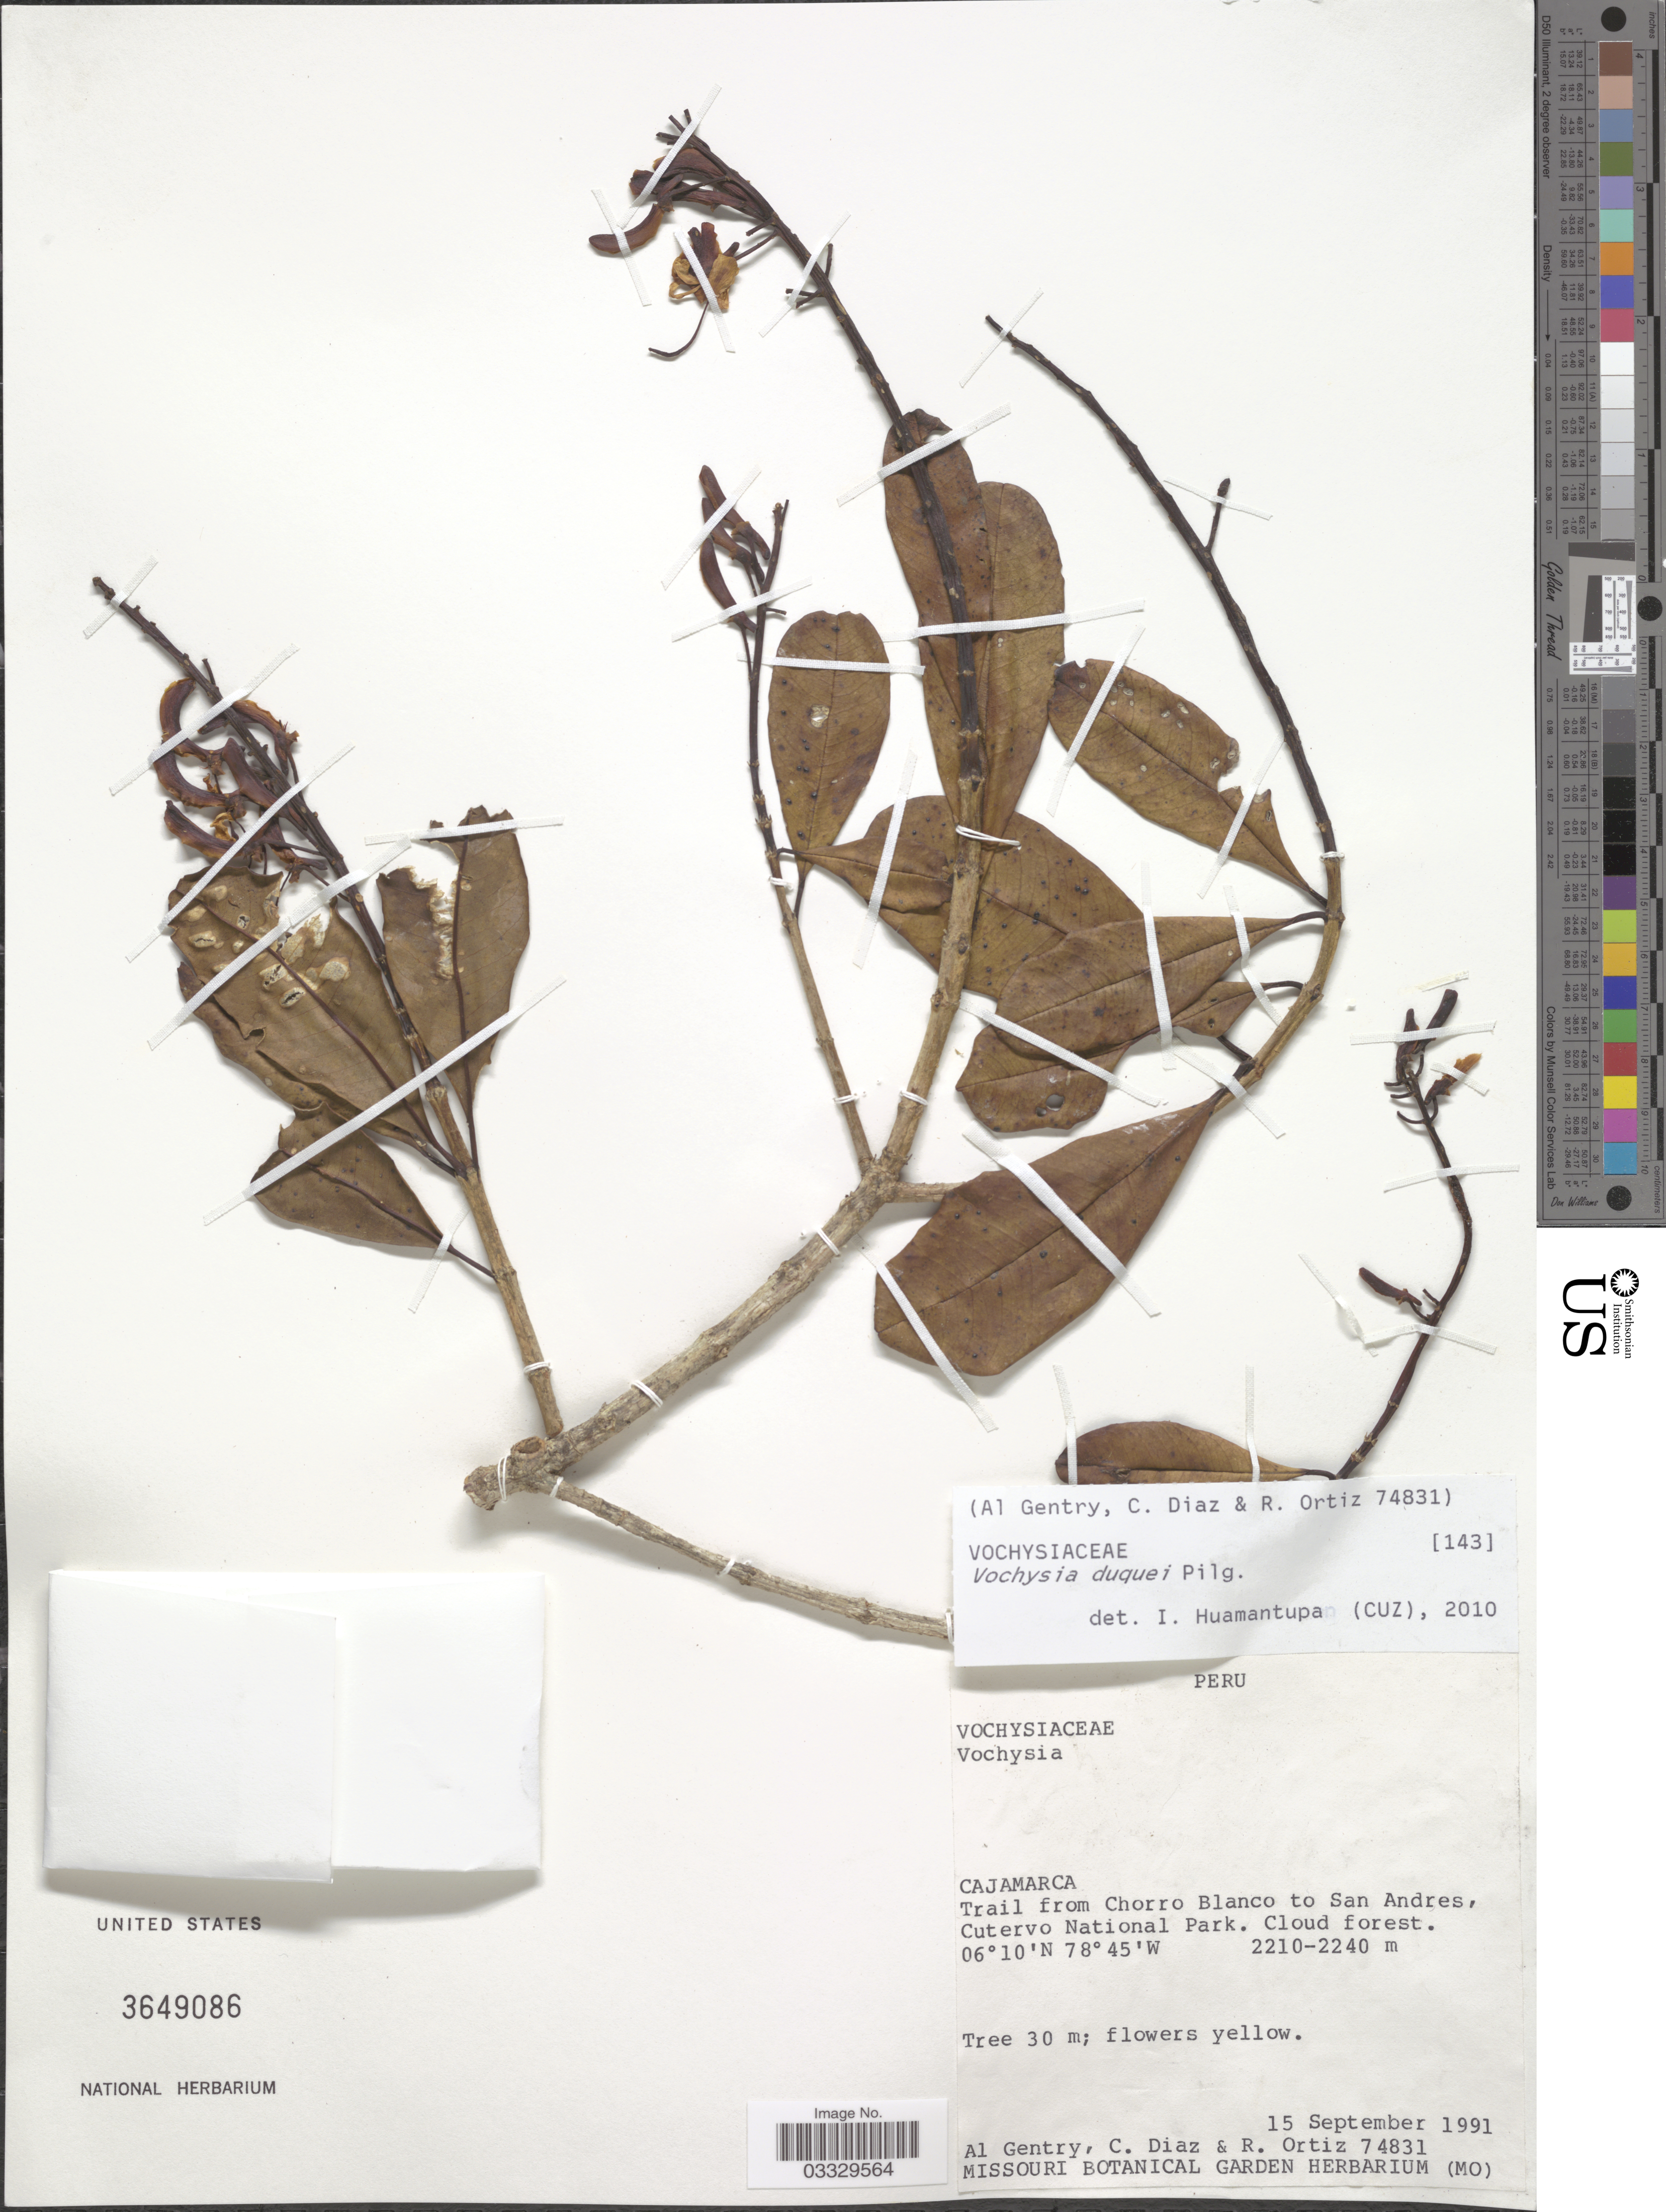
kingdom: Plantae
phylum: Tracheophyta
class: Magnoliopsida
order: Myrtales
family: Vochysiaceae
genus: Vochysia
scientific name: Vochysia duquei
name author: Pilg. in Burret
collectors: A. H. Gentry, C. Díaz & R. Ortiz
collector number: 74831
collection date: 1991-09-15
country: Peru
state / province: Cajamarca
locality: Trail from Chorro Blanco to San Andres, Cutervo National Park.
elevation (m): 2210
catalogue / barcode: US 3649086